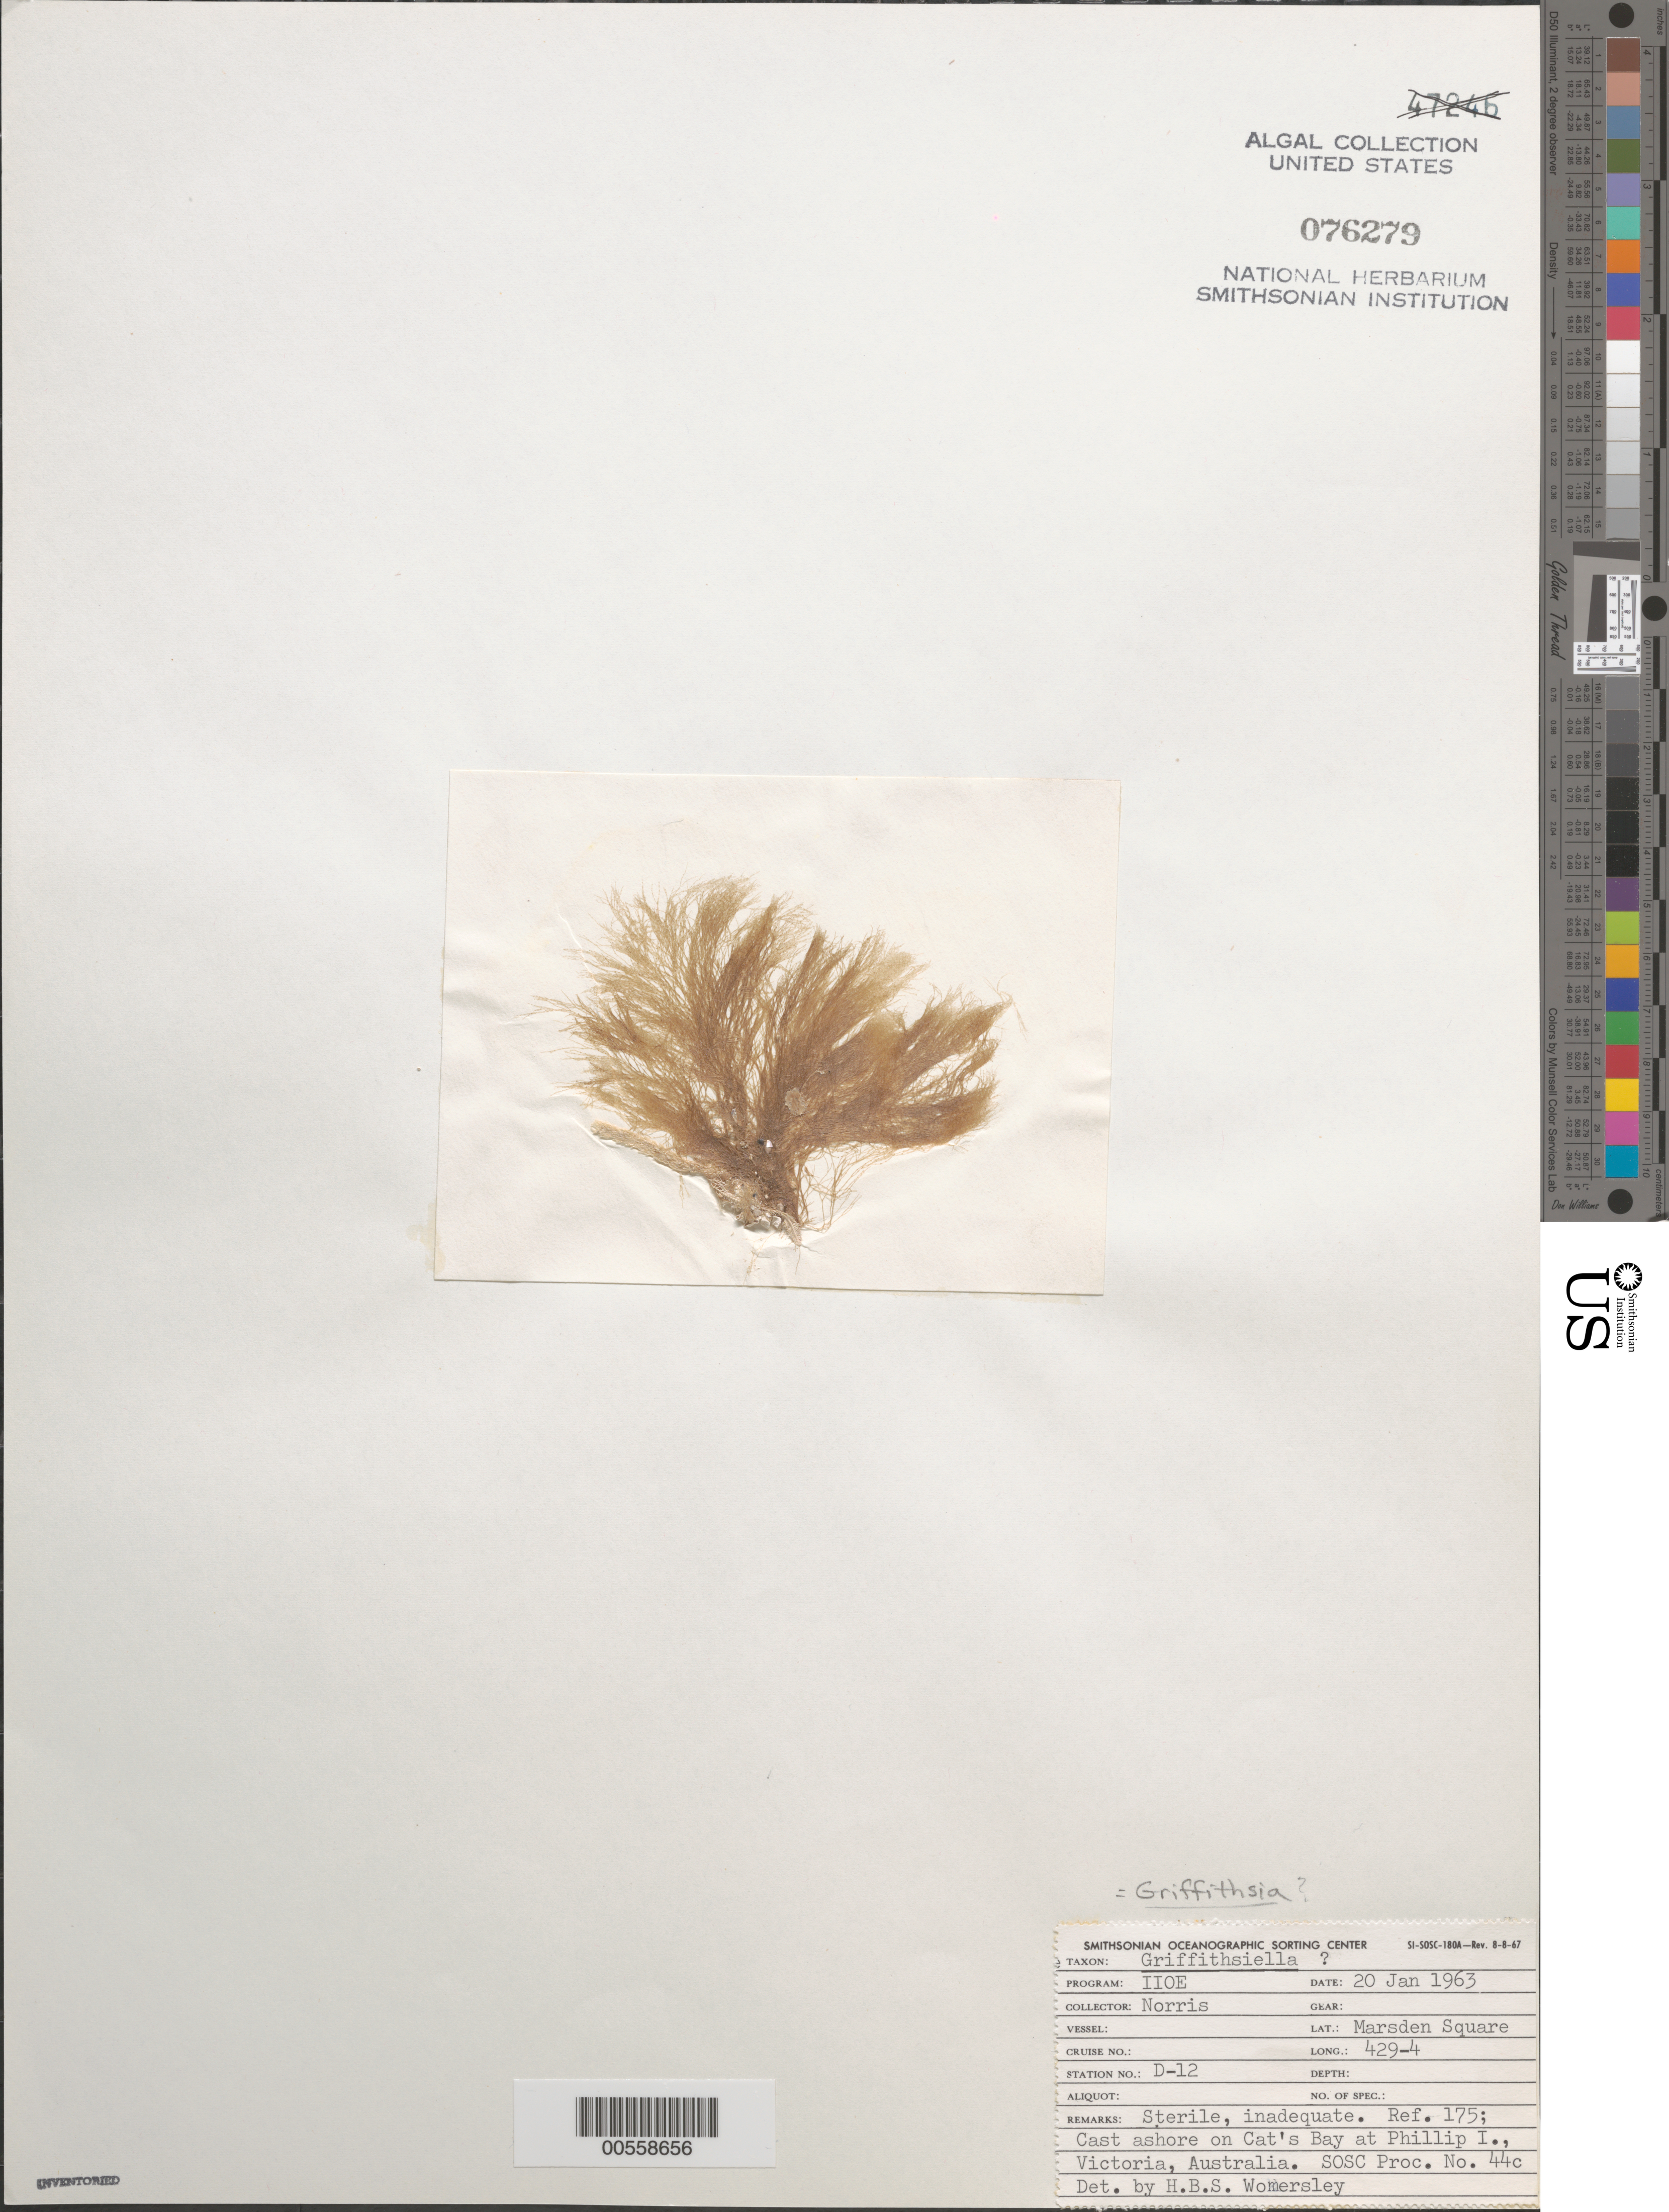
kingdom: Plantae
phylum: Rhodophyta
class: Florideophyceae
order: Ceramiales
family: Wrangeliaceae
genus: Griffithsia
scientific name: Griffithsia sp.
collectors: R. E. Norris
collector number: Station D-12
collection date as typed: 20 Jan 1963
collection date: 1963-01-20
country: Australia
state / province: Victoria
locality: Cat's bay, phillip island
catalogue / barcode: US 76279